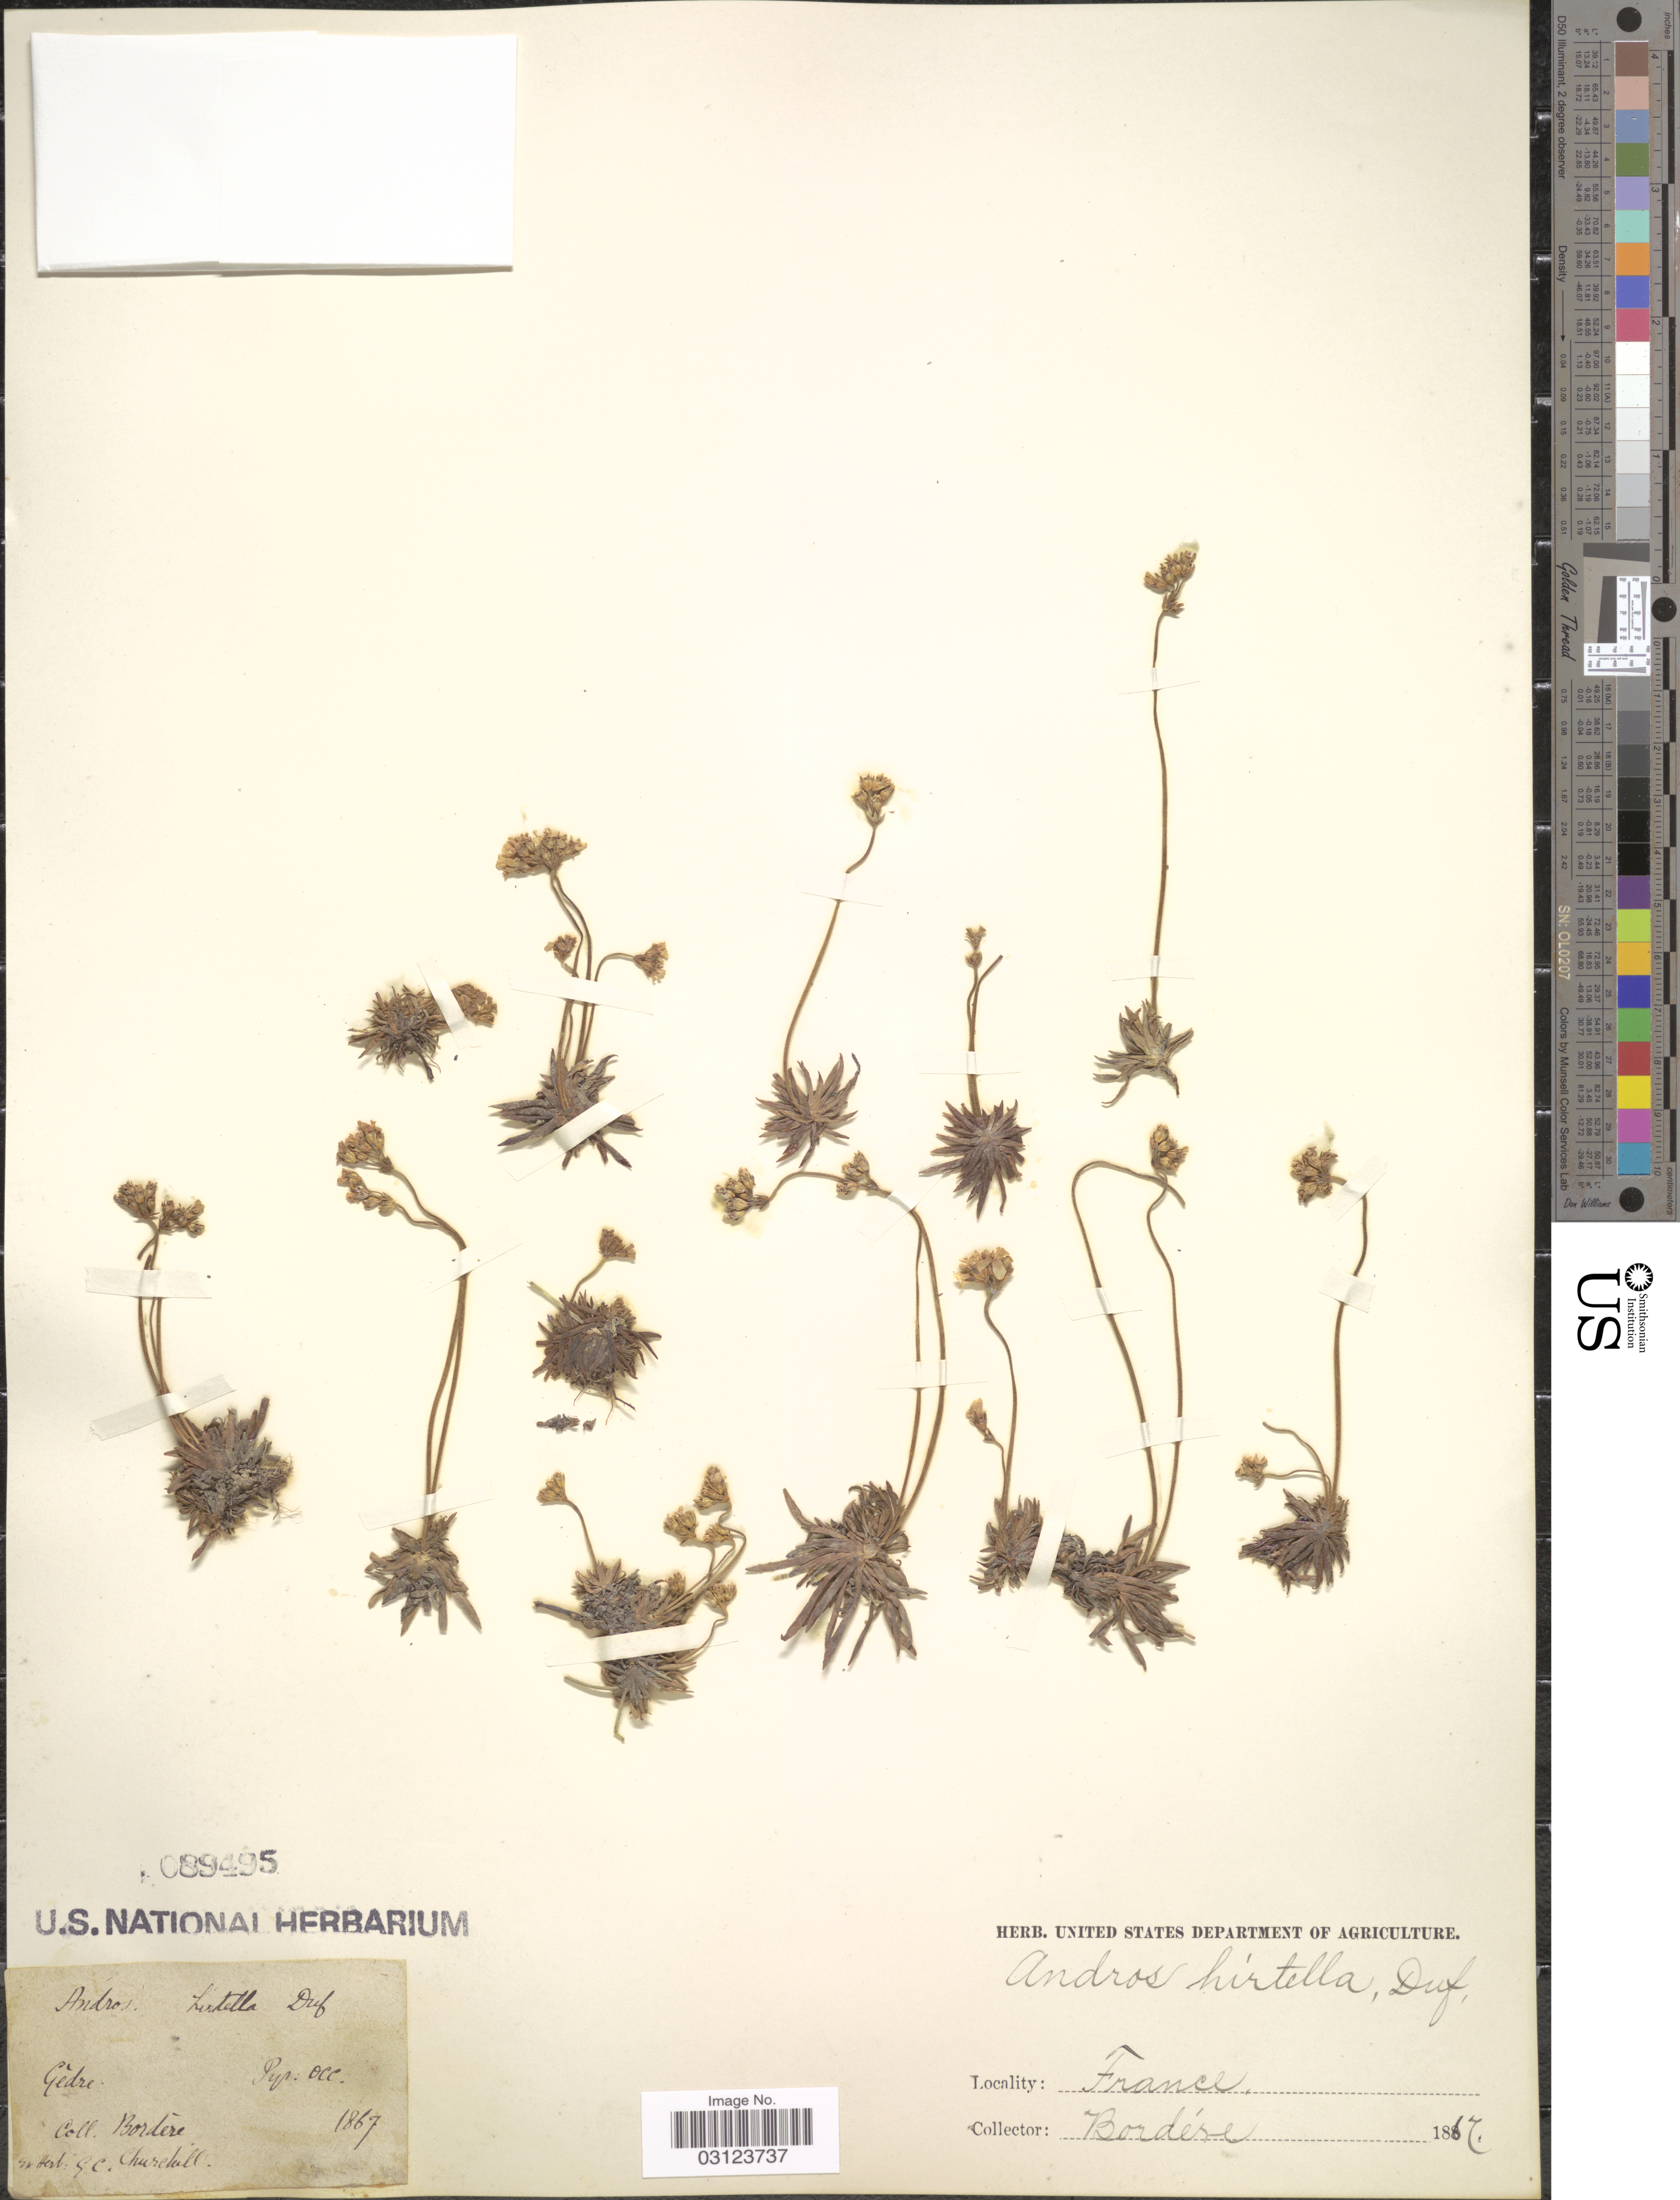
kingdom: Plantae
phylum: Tracheophyta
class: Magnoliopsida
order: Ericales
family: Primulaceae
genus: Androsace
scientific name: Androsace hirtella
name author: L. Dufour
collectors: -. Bordère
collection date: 1867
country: France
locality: Gèdre. Pyr. Occ.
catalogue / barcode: US 89495